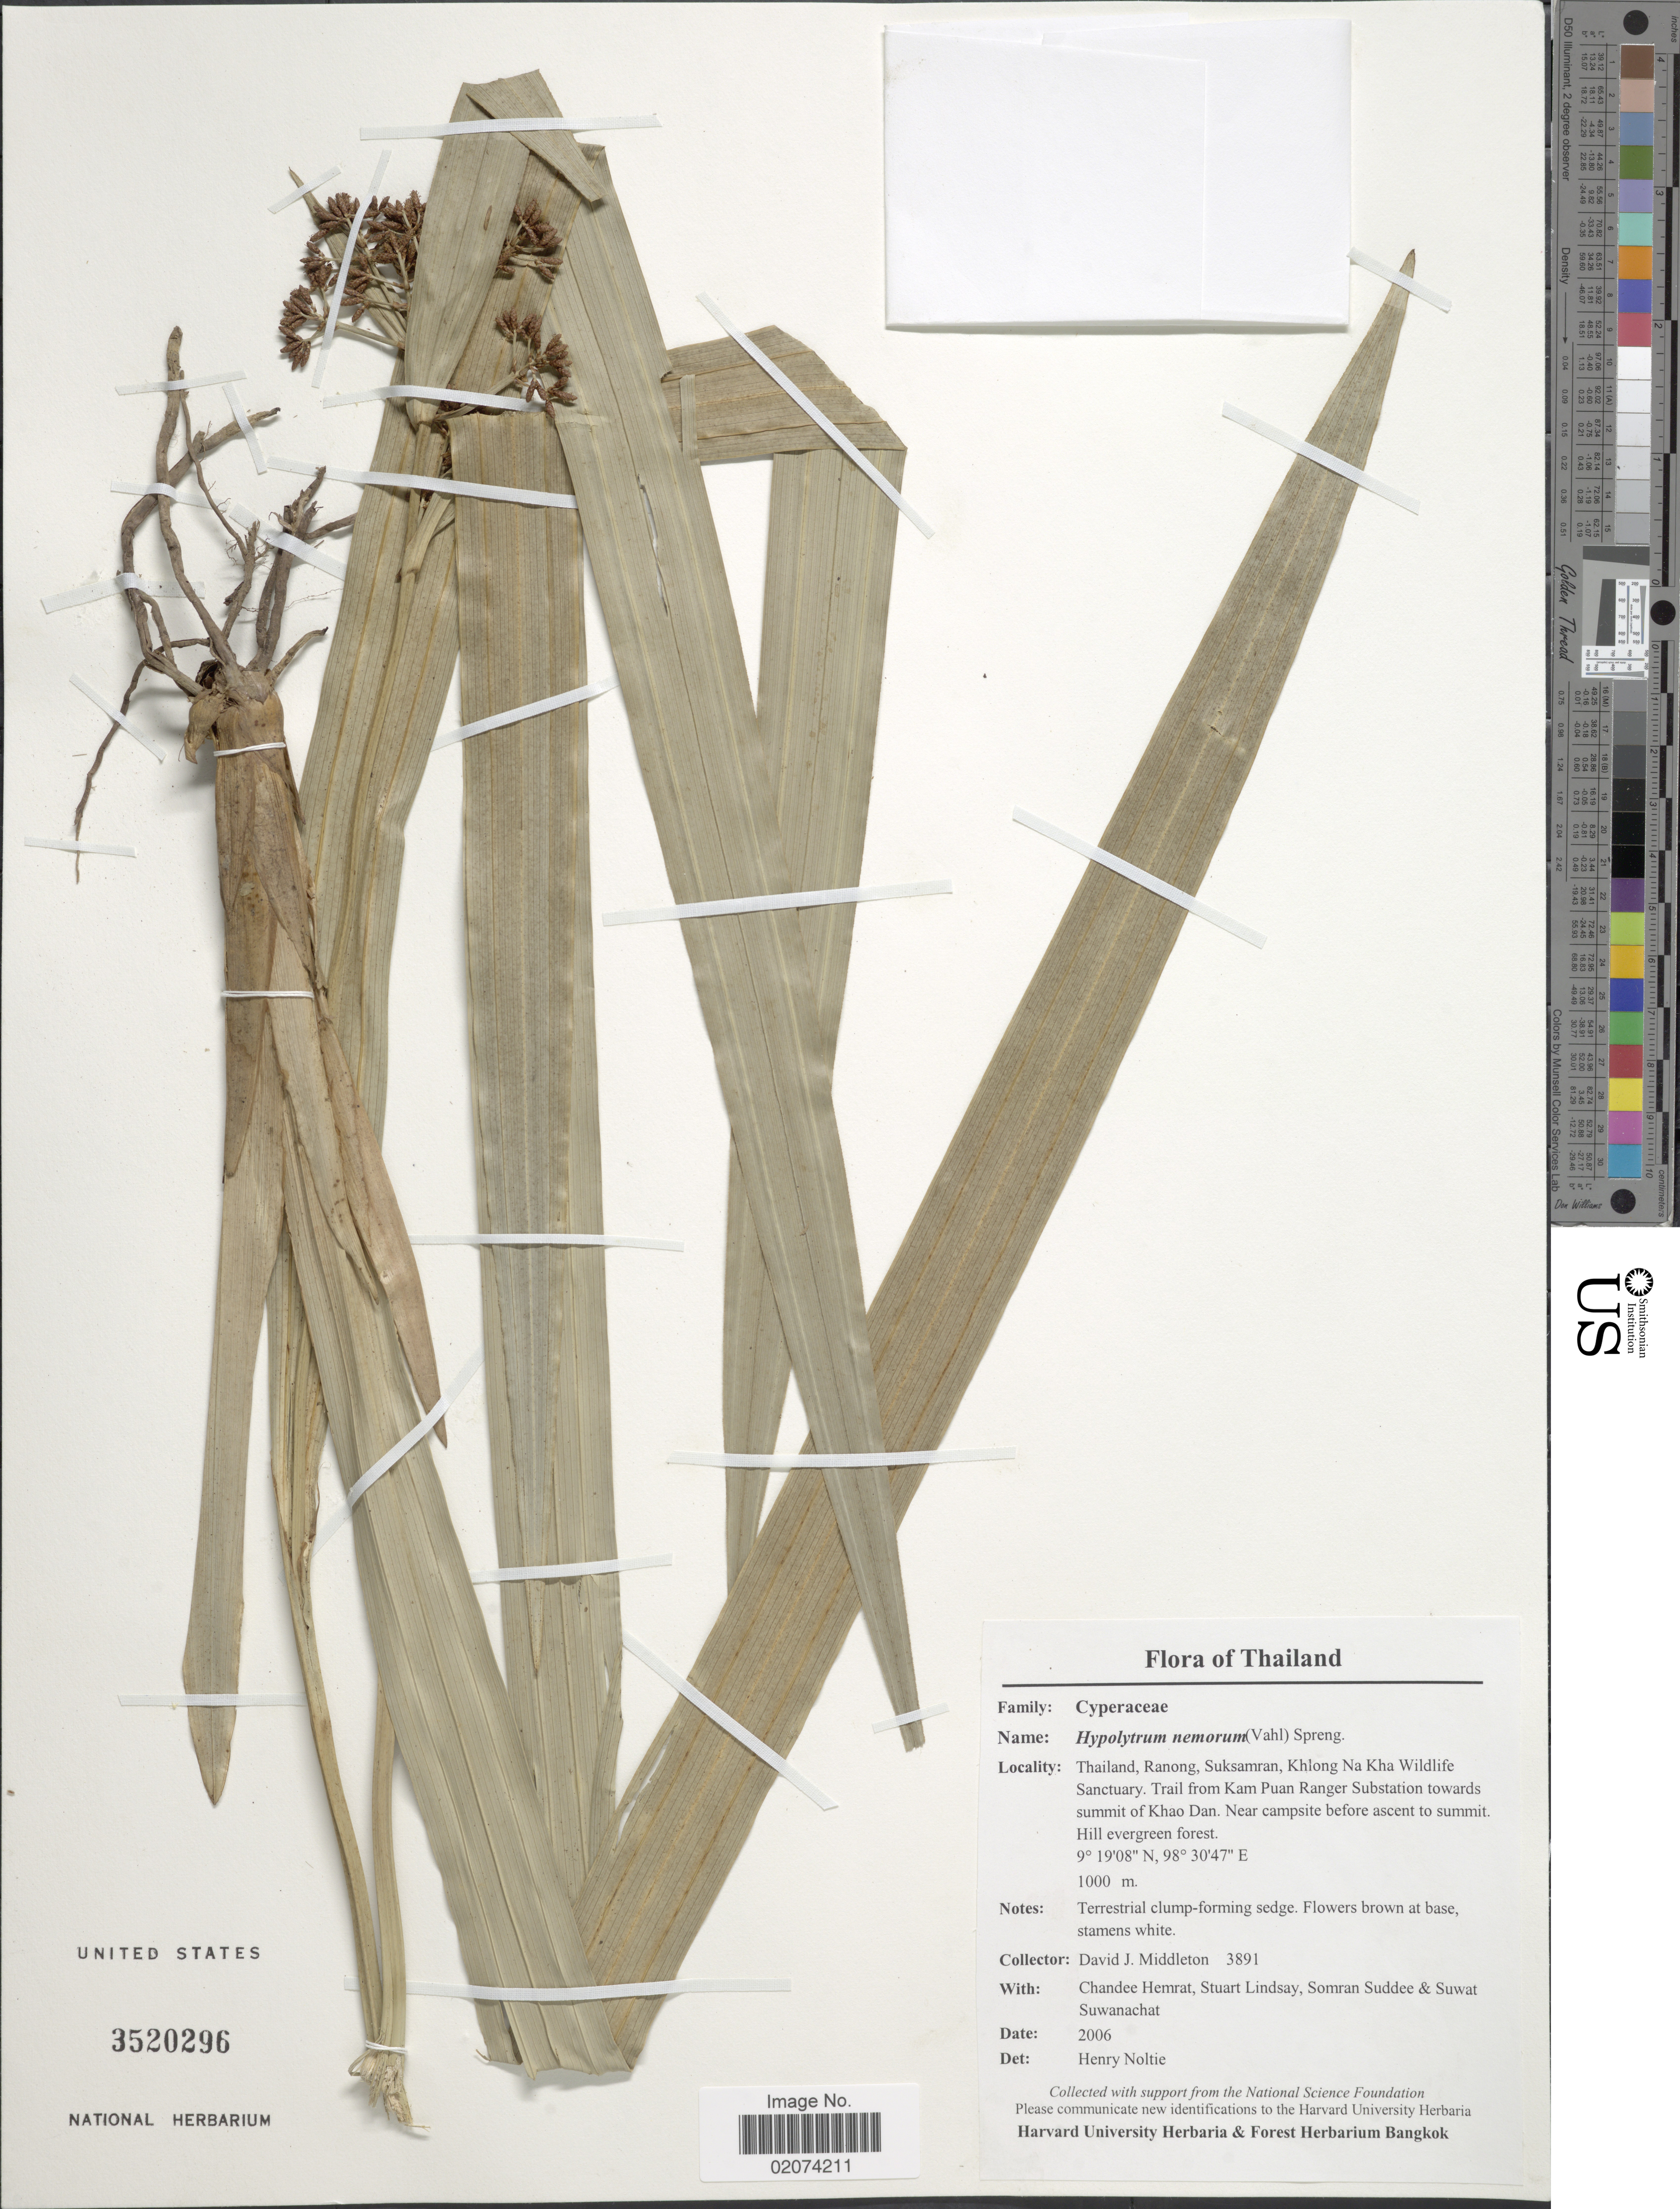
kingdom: Plantae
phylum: Tracheophyta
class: Liliopsida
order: Poales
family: Cyperaceae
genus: Hypolytrum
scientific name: Hypolytrum nemorum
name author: (Vahl) Spreng.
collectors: D. J. Middleton, C. Hemrat, S. Lindsay, S. Suddee & S. Suwanachat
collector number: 3891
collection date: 2006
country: Thailand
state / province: Ranong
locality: Suksamran, Khlong a Kha Wildlife Sanctuary. Trail from Kam Puan Ranger Substation towards summit of Khao Dan. Near campsite before ascent to summit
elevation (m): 1000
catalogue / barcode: US 3520296